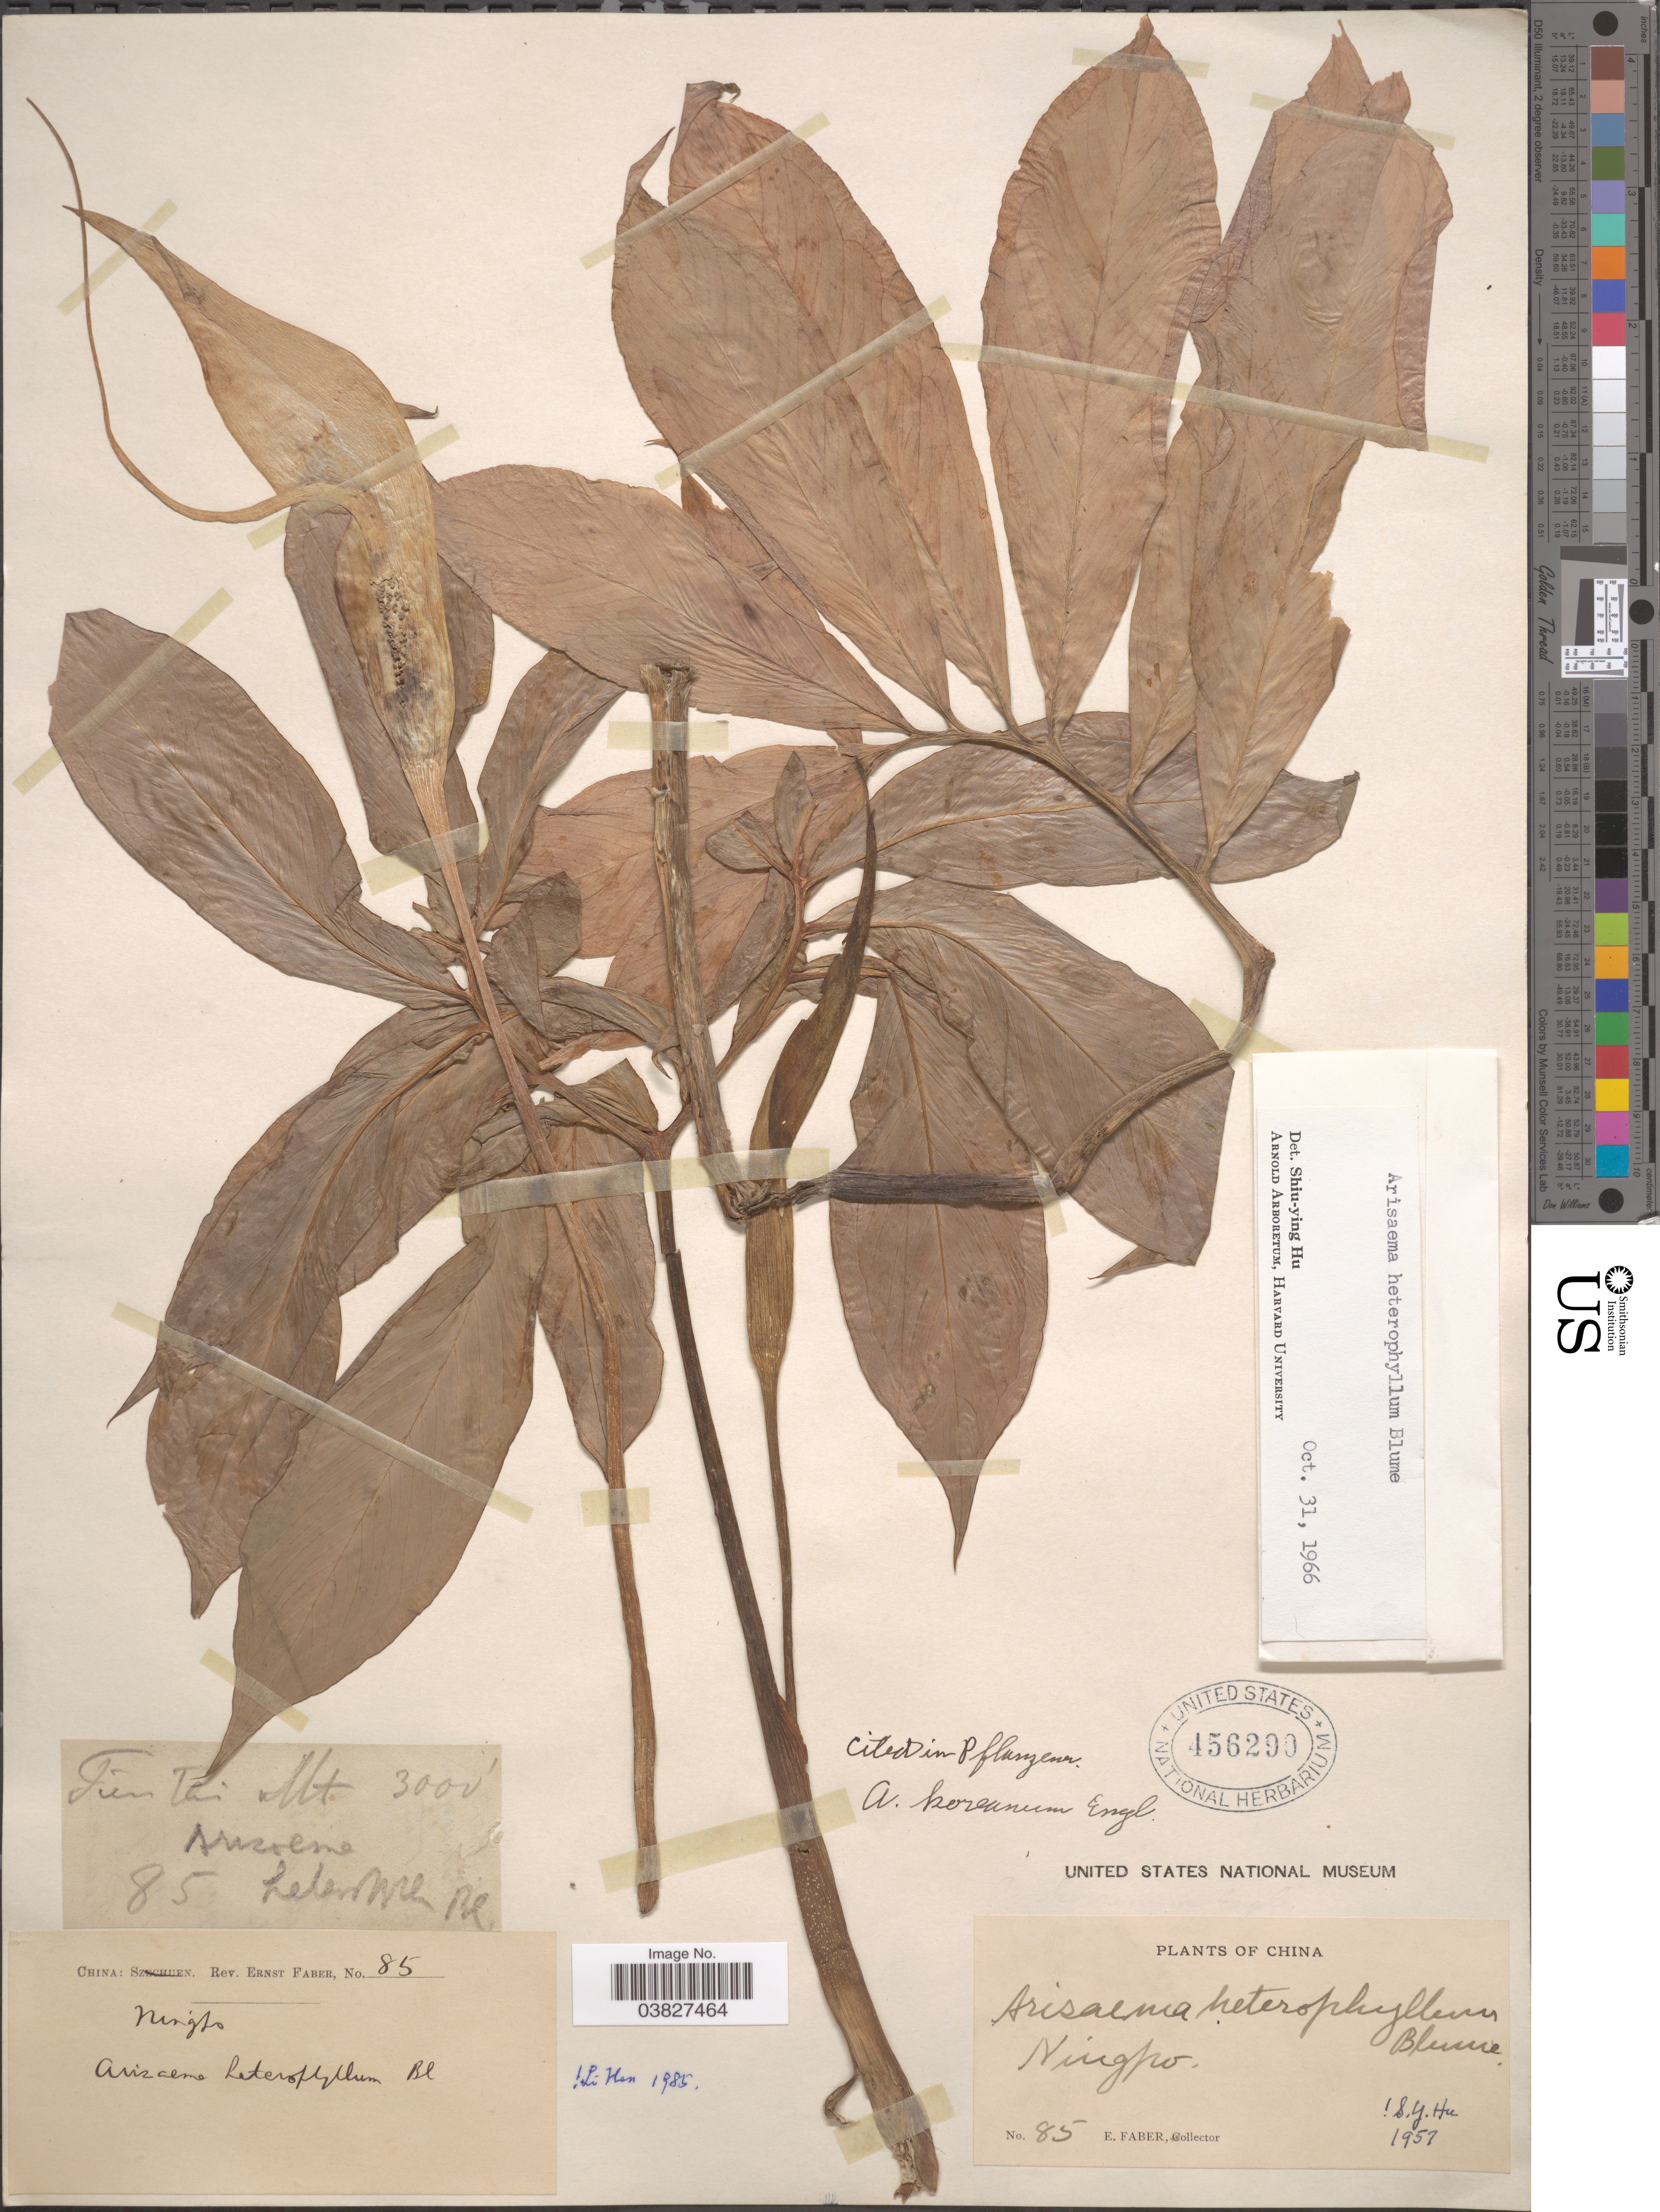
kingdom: Plantae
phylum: Tracheophyta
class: Liliopsida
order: Alismatales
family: Araceae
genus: Arisaema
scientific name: Arisaema heterophyllum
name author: Blume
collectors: E. Faber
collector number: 85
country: China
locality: Ningpo. Dien Tai Mt.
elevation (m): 914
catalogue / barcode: US 456290